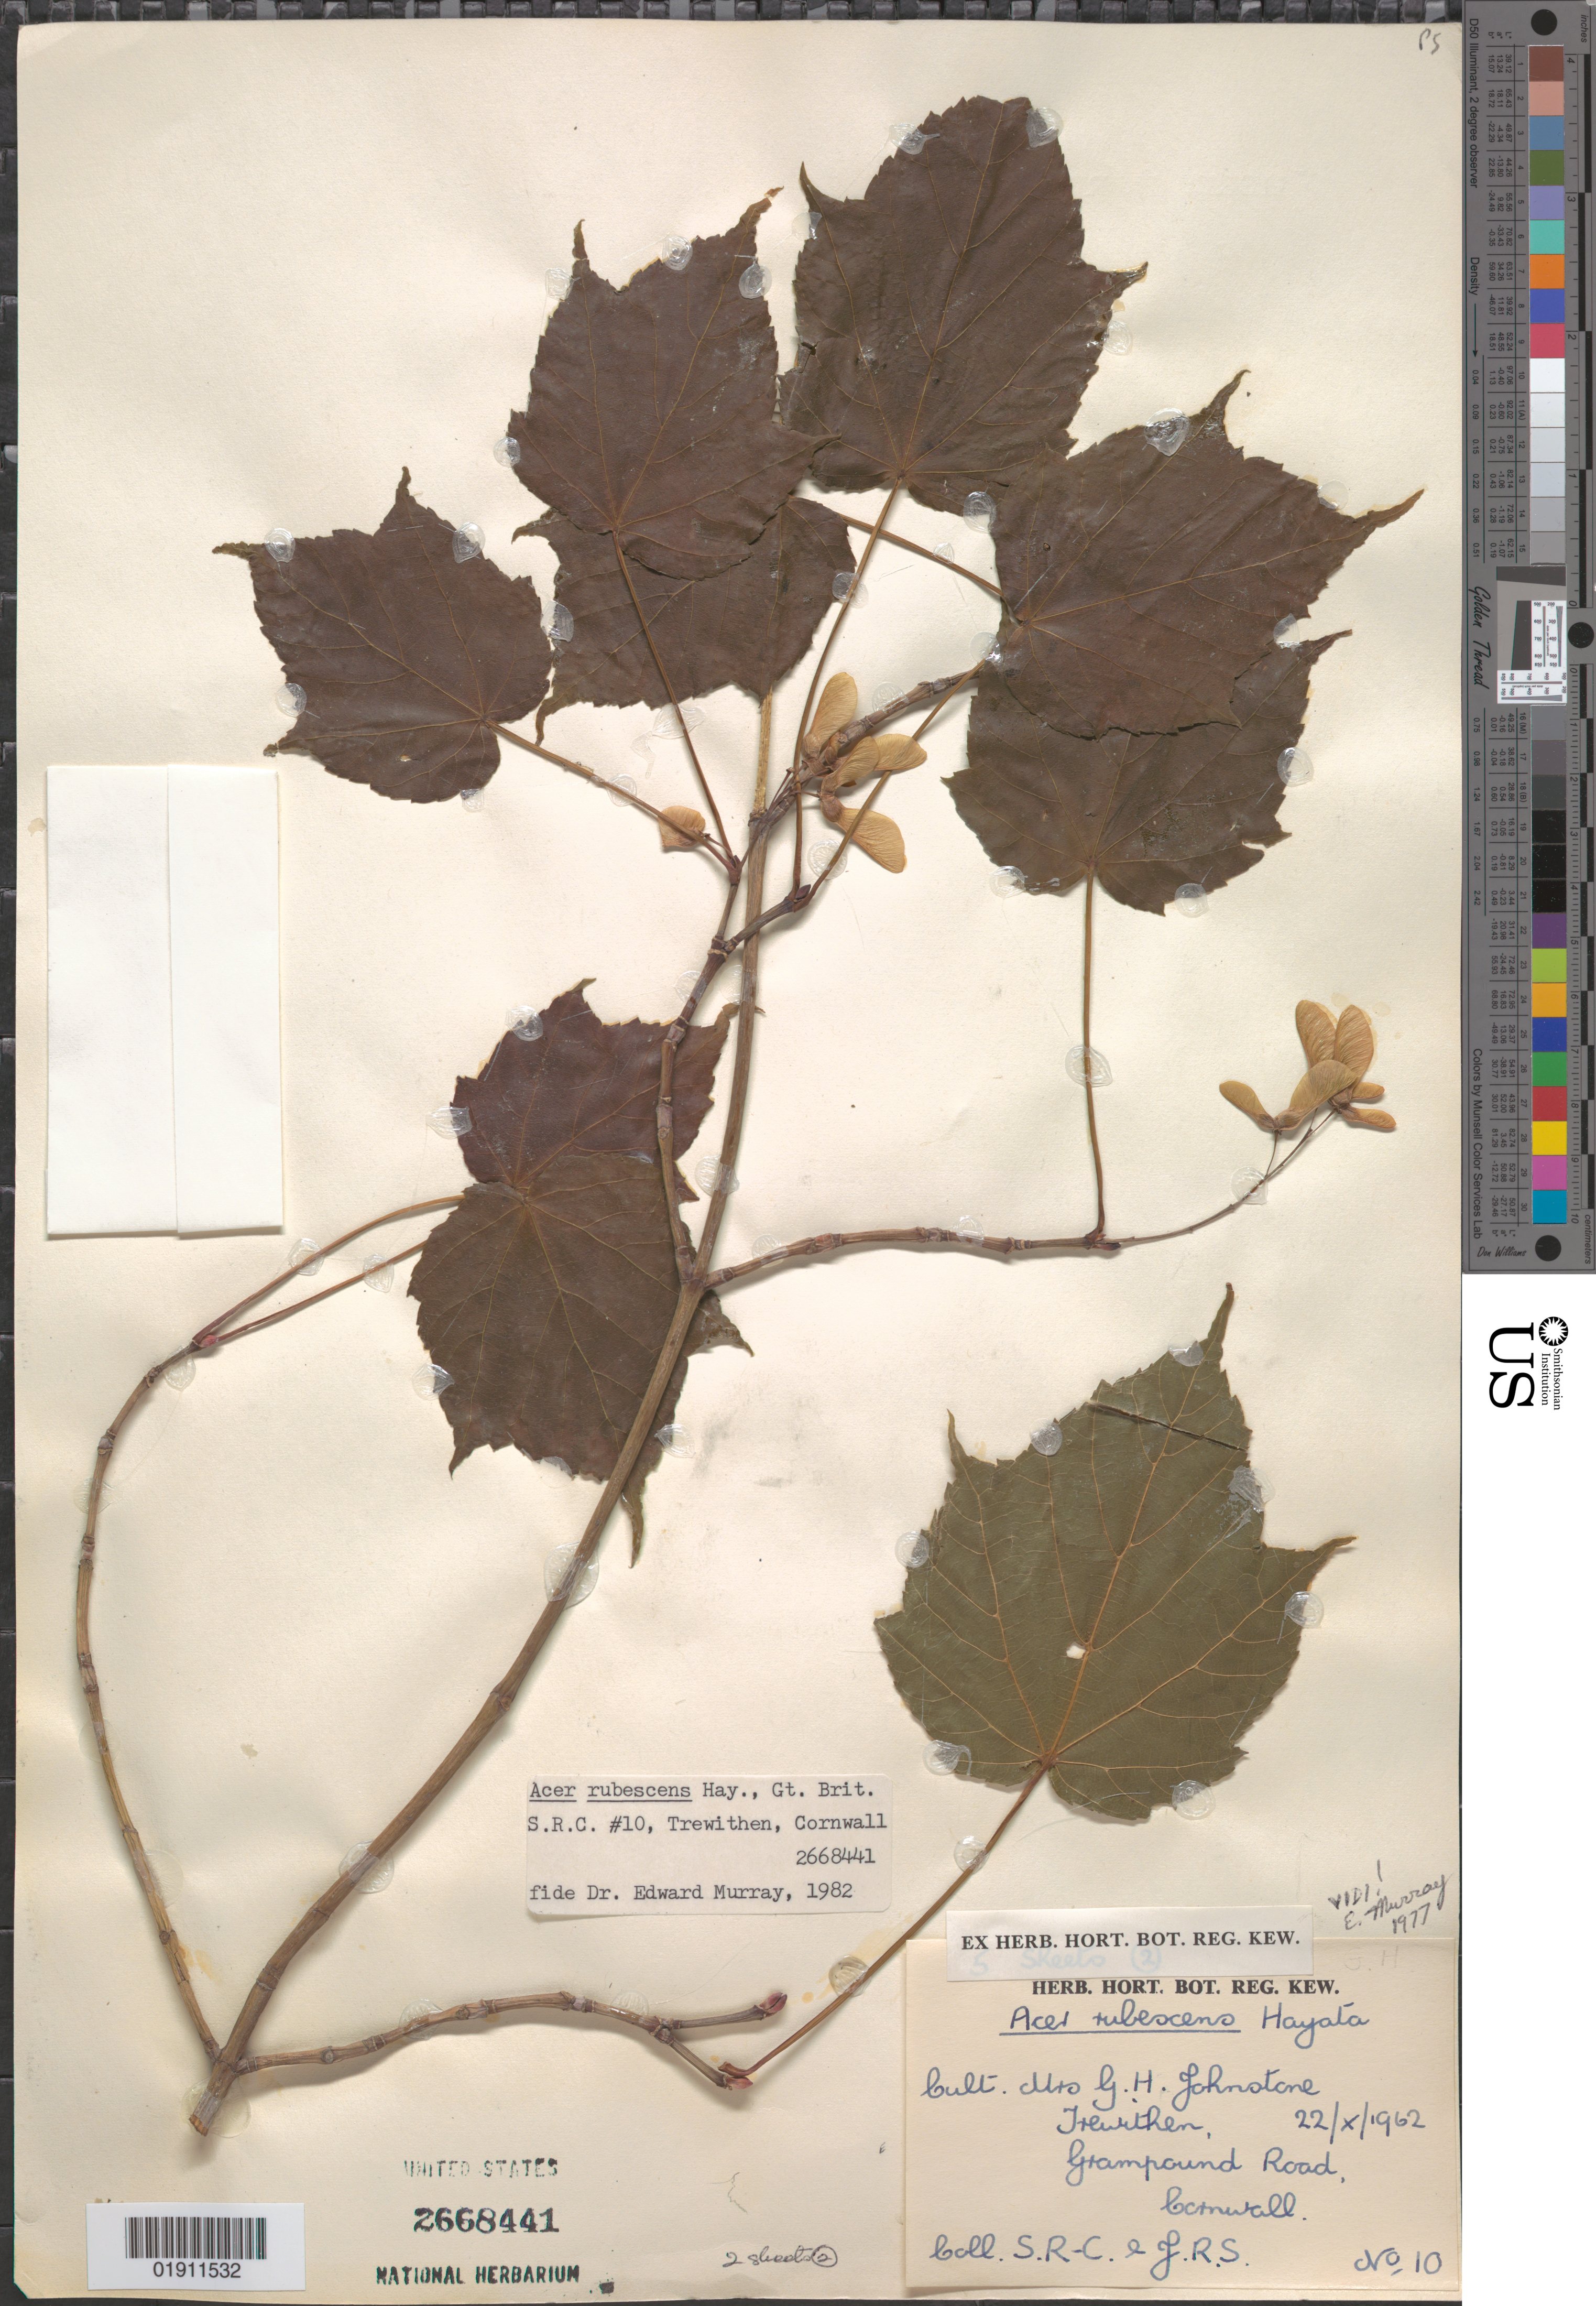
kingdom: Plantae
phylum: Tracheophyta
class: Magnoliopsida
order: Sapindales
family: Sapindaceae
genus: Acer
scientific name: Acer rubescens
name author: Hayata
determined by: Murray, Edward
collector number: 10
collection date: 1962-10-22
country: United Kingdom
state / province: England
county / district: Cornwall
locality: Trewithen, Grampound Road, Cornwall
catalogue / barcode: US 2668441